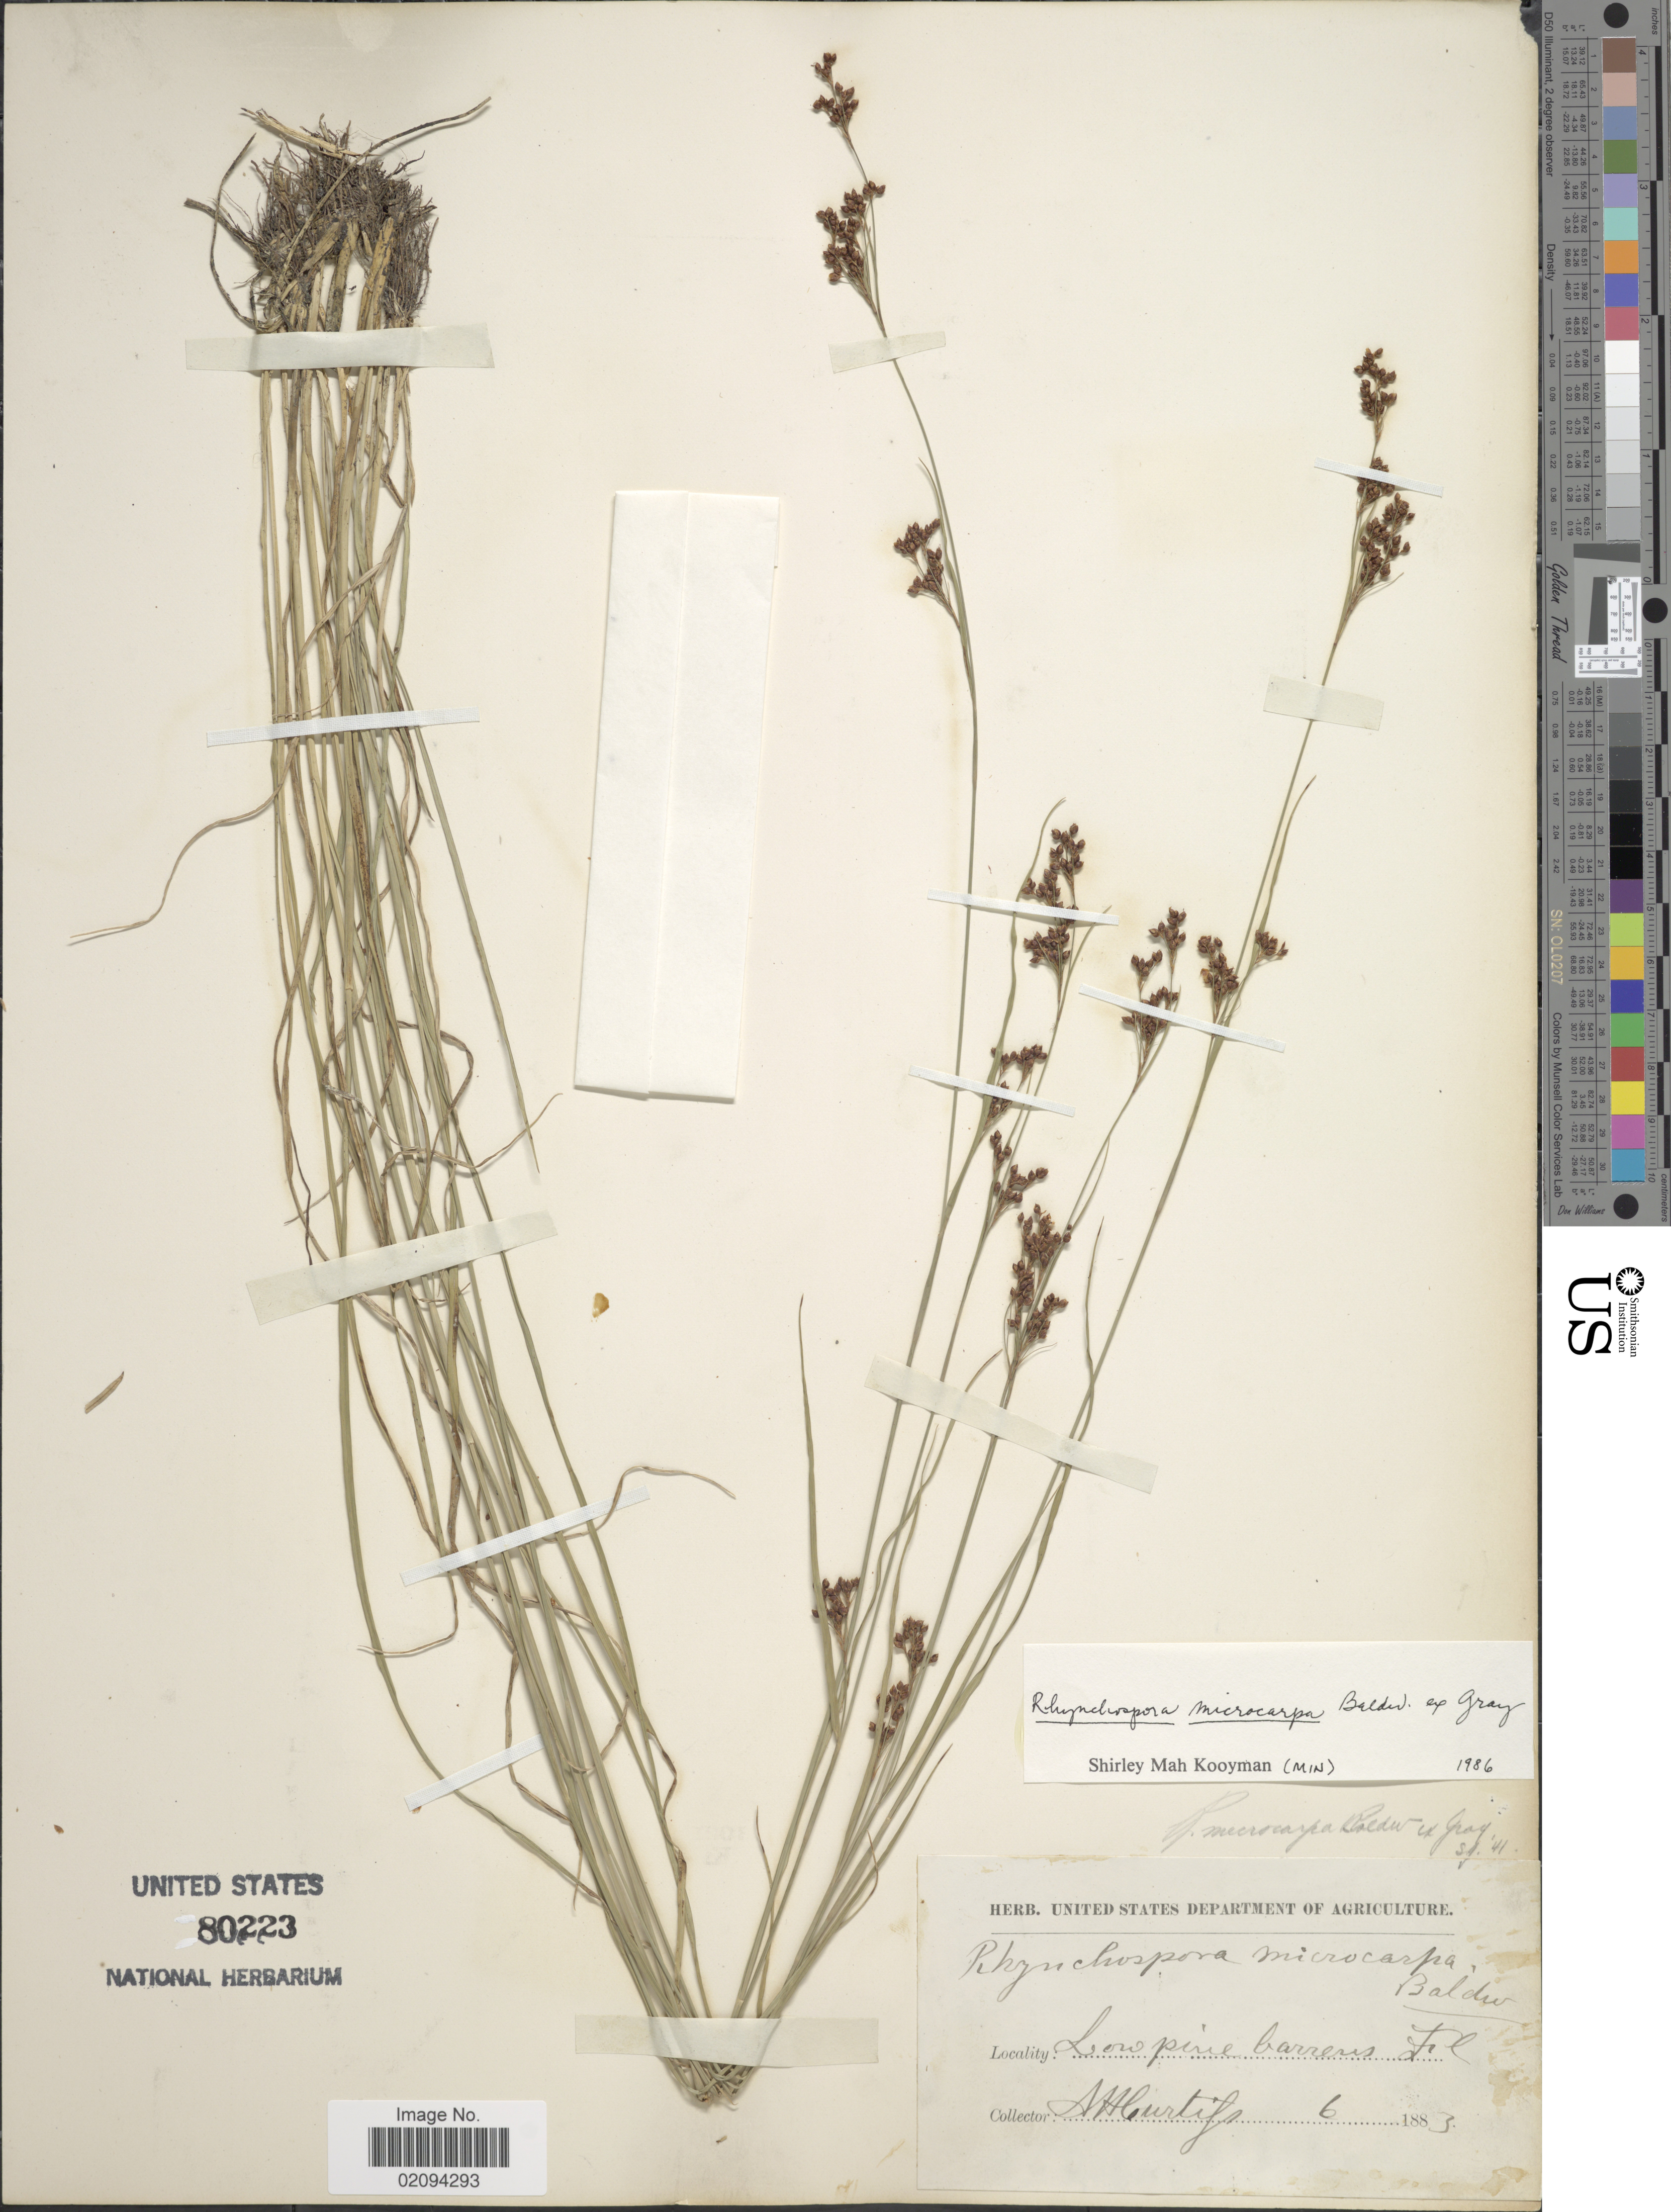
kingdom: Plantae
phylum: Tracheophyta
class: Liliopsida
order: Poales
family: Cyperaceae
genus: Rhynchospora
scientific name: Rhynchospora microcarpa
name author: Baldwin ex A. Gray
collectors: A. H. Curtiss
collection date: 1883-06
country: United States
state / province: Florida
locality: Low pine barrens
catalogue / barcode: US 80223